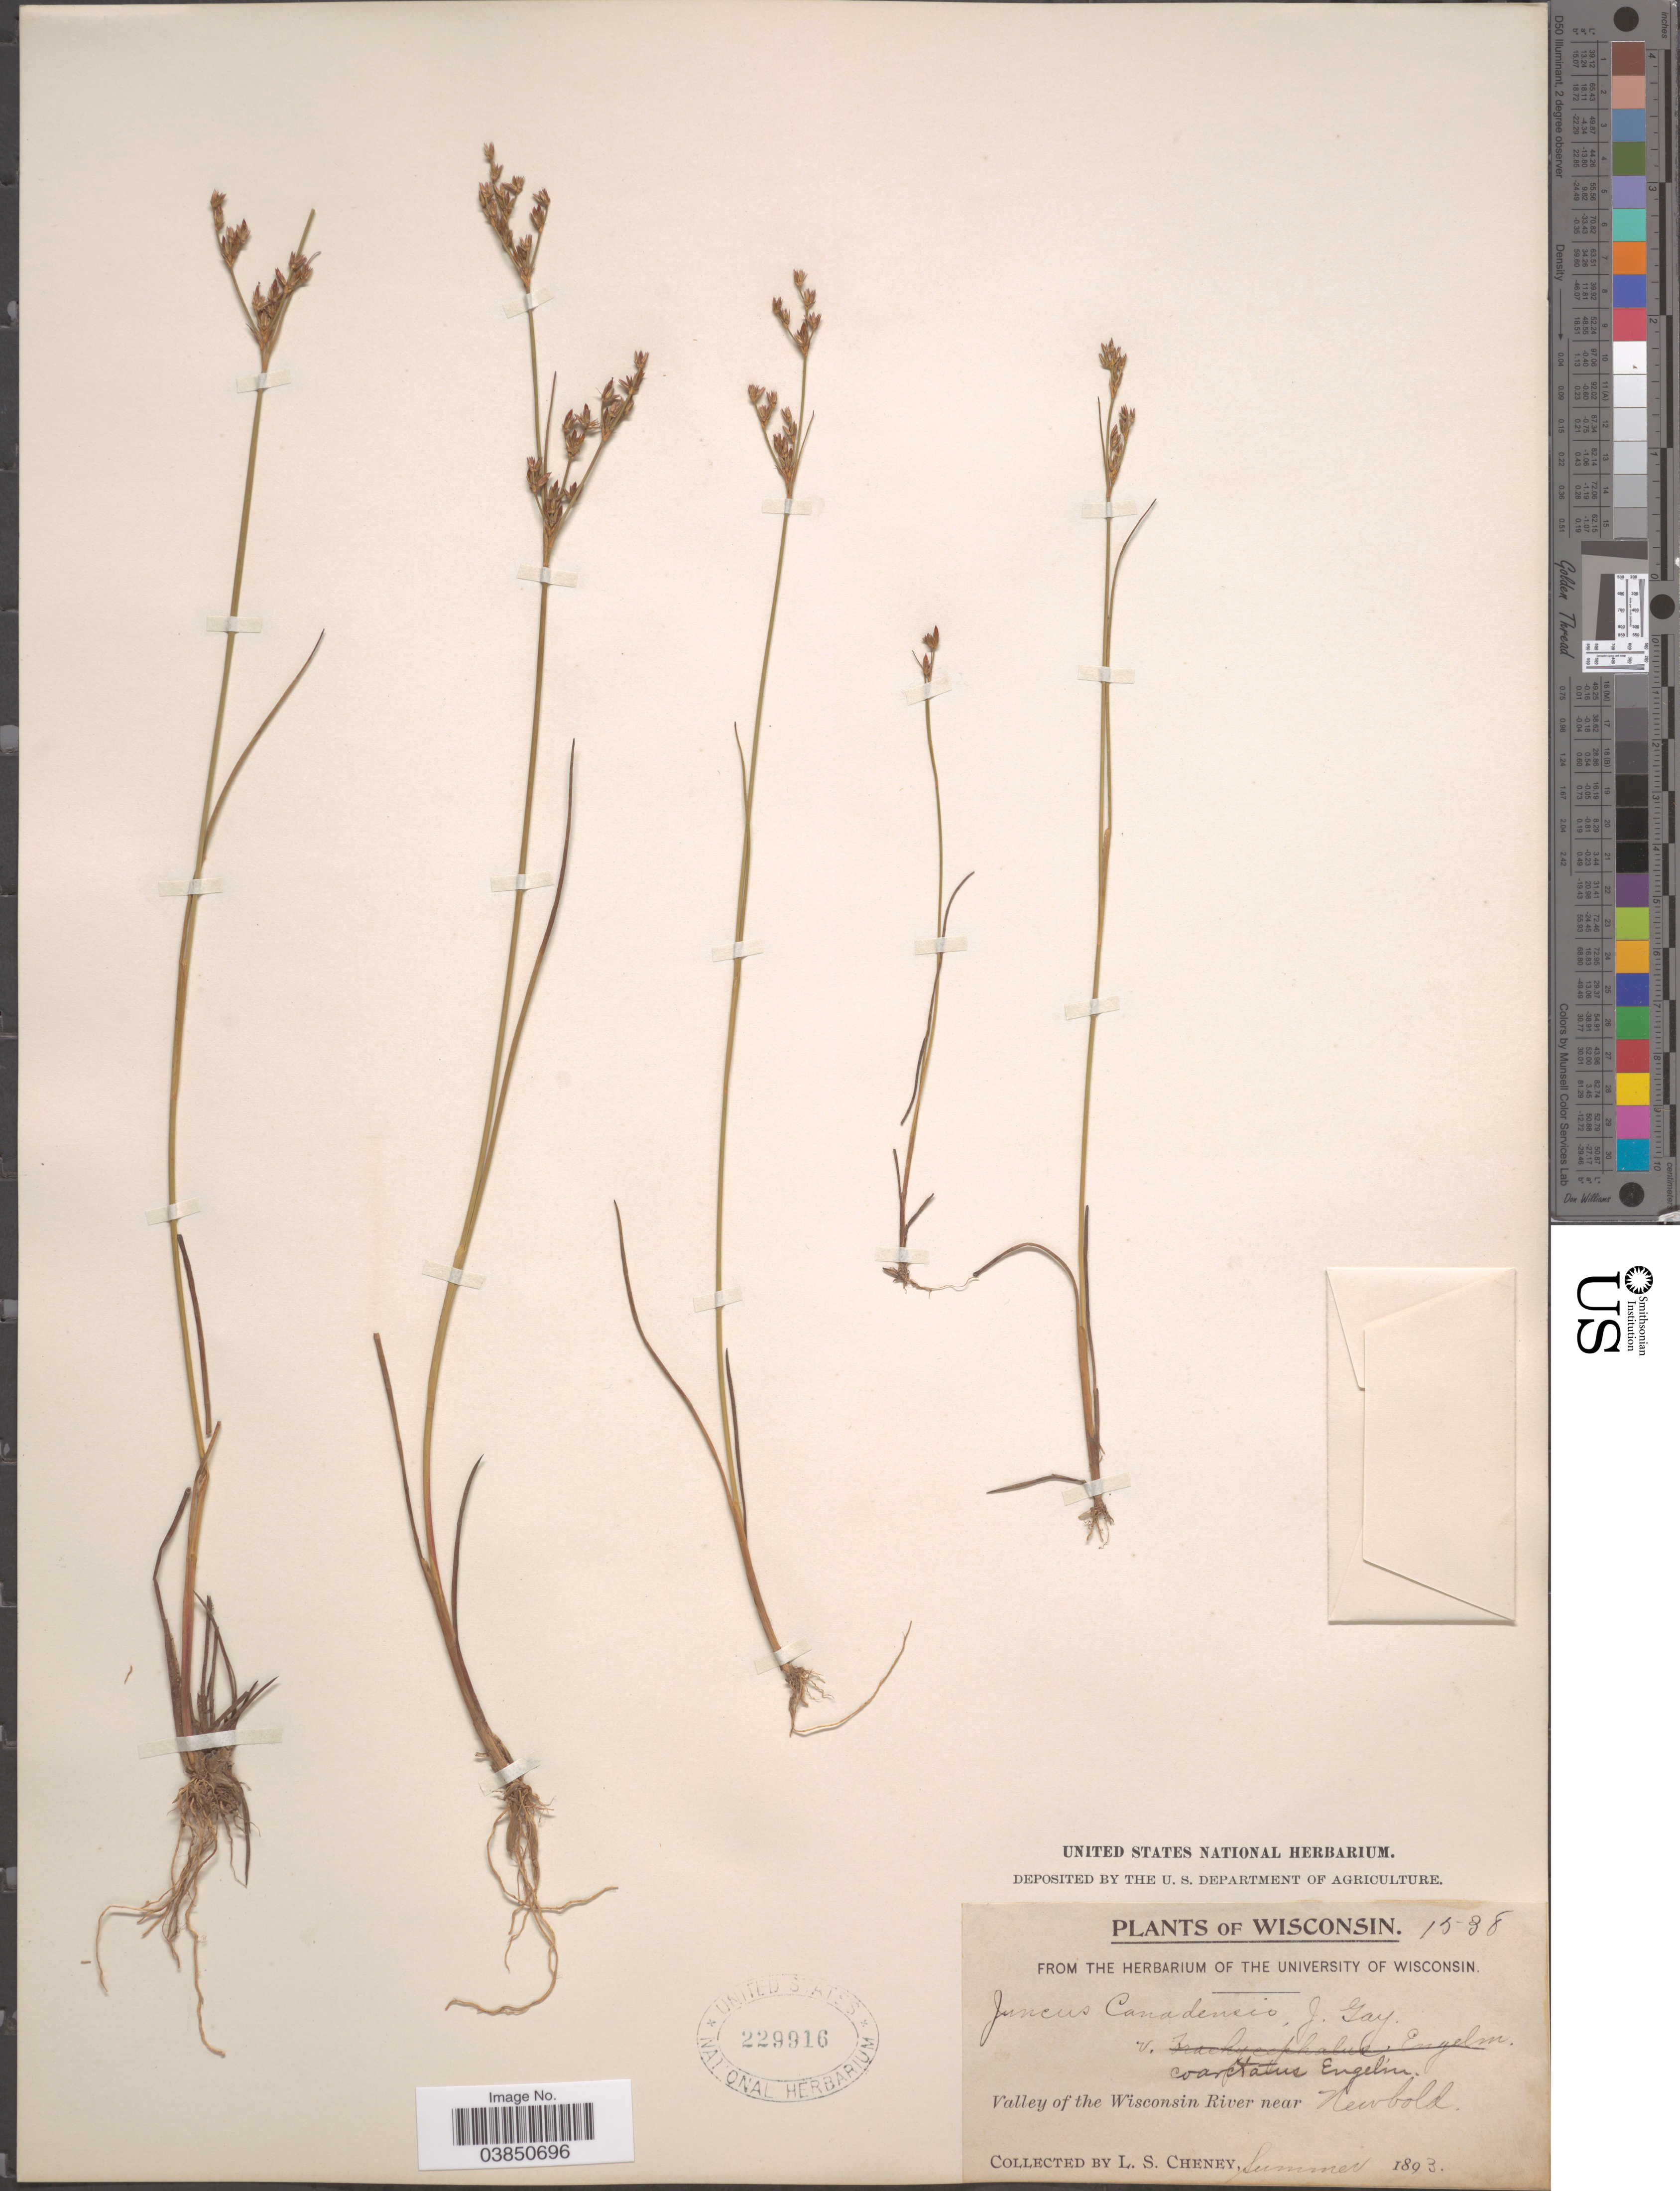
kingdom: Plantae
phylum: Tracheophyta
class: Liliopsida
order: Poales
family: Juncaceae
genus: Juncus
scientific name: Juncus brevicaudatus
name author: (Engelm.) Fernald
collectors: L. Cheney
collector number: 1538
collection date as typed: summer 1893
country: United States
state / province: Wisconsin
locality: Valley of the Wisconsin River near Newbold.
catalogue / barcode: US 229916